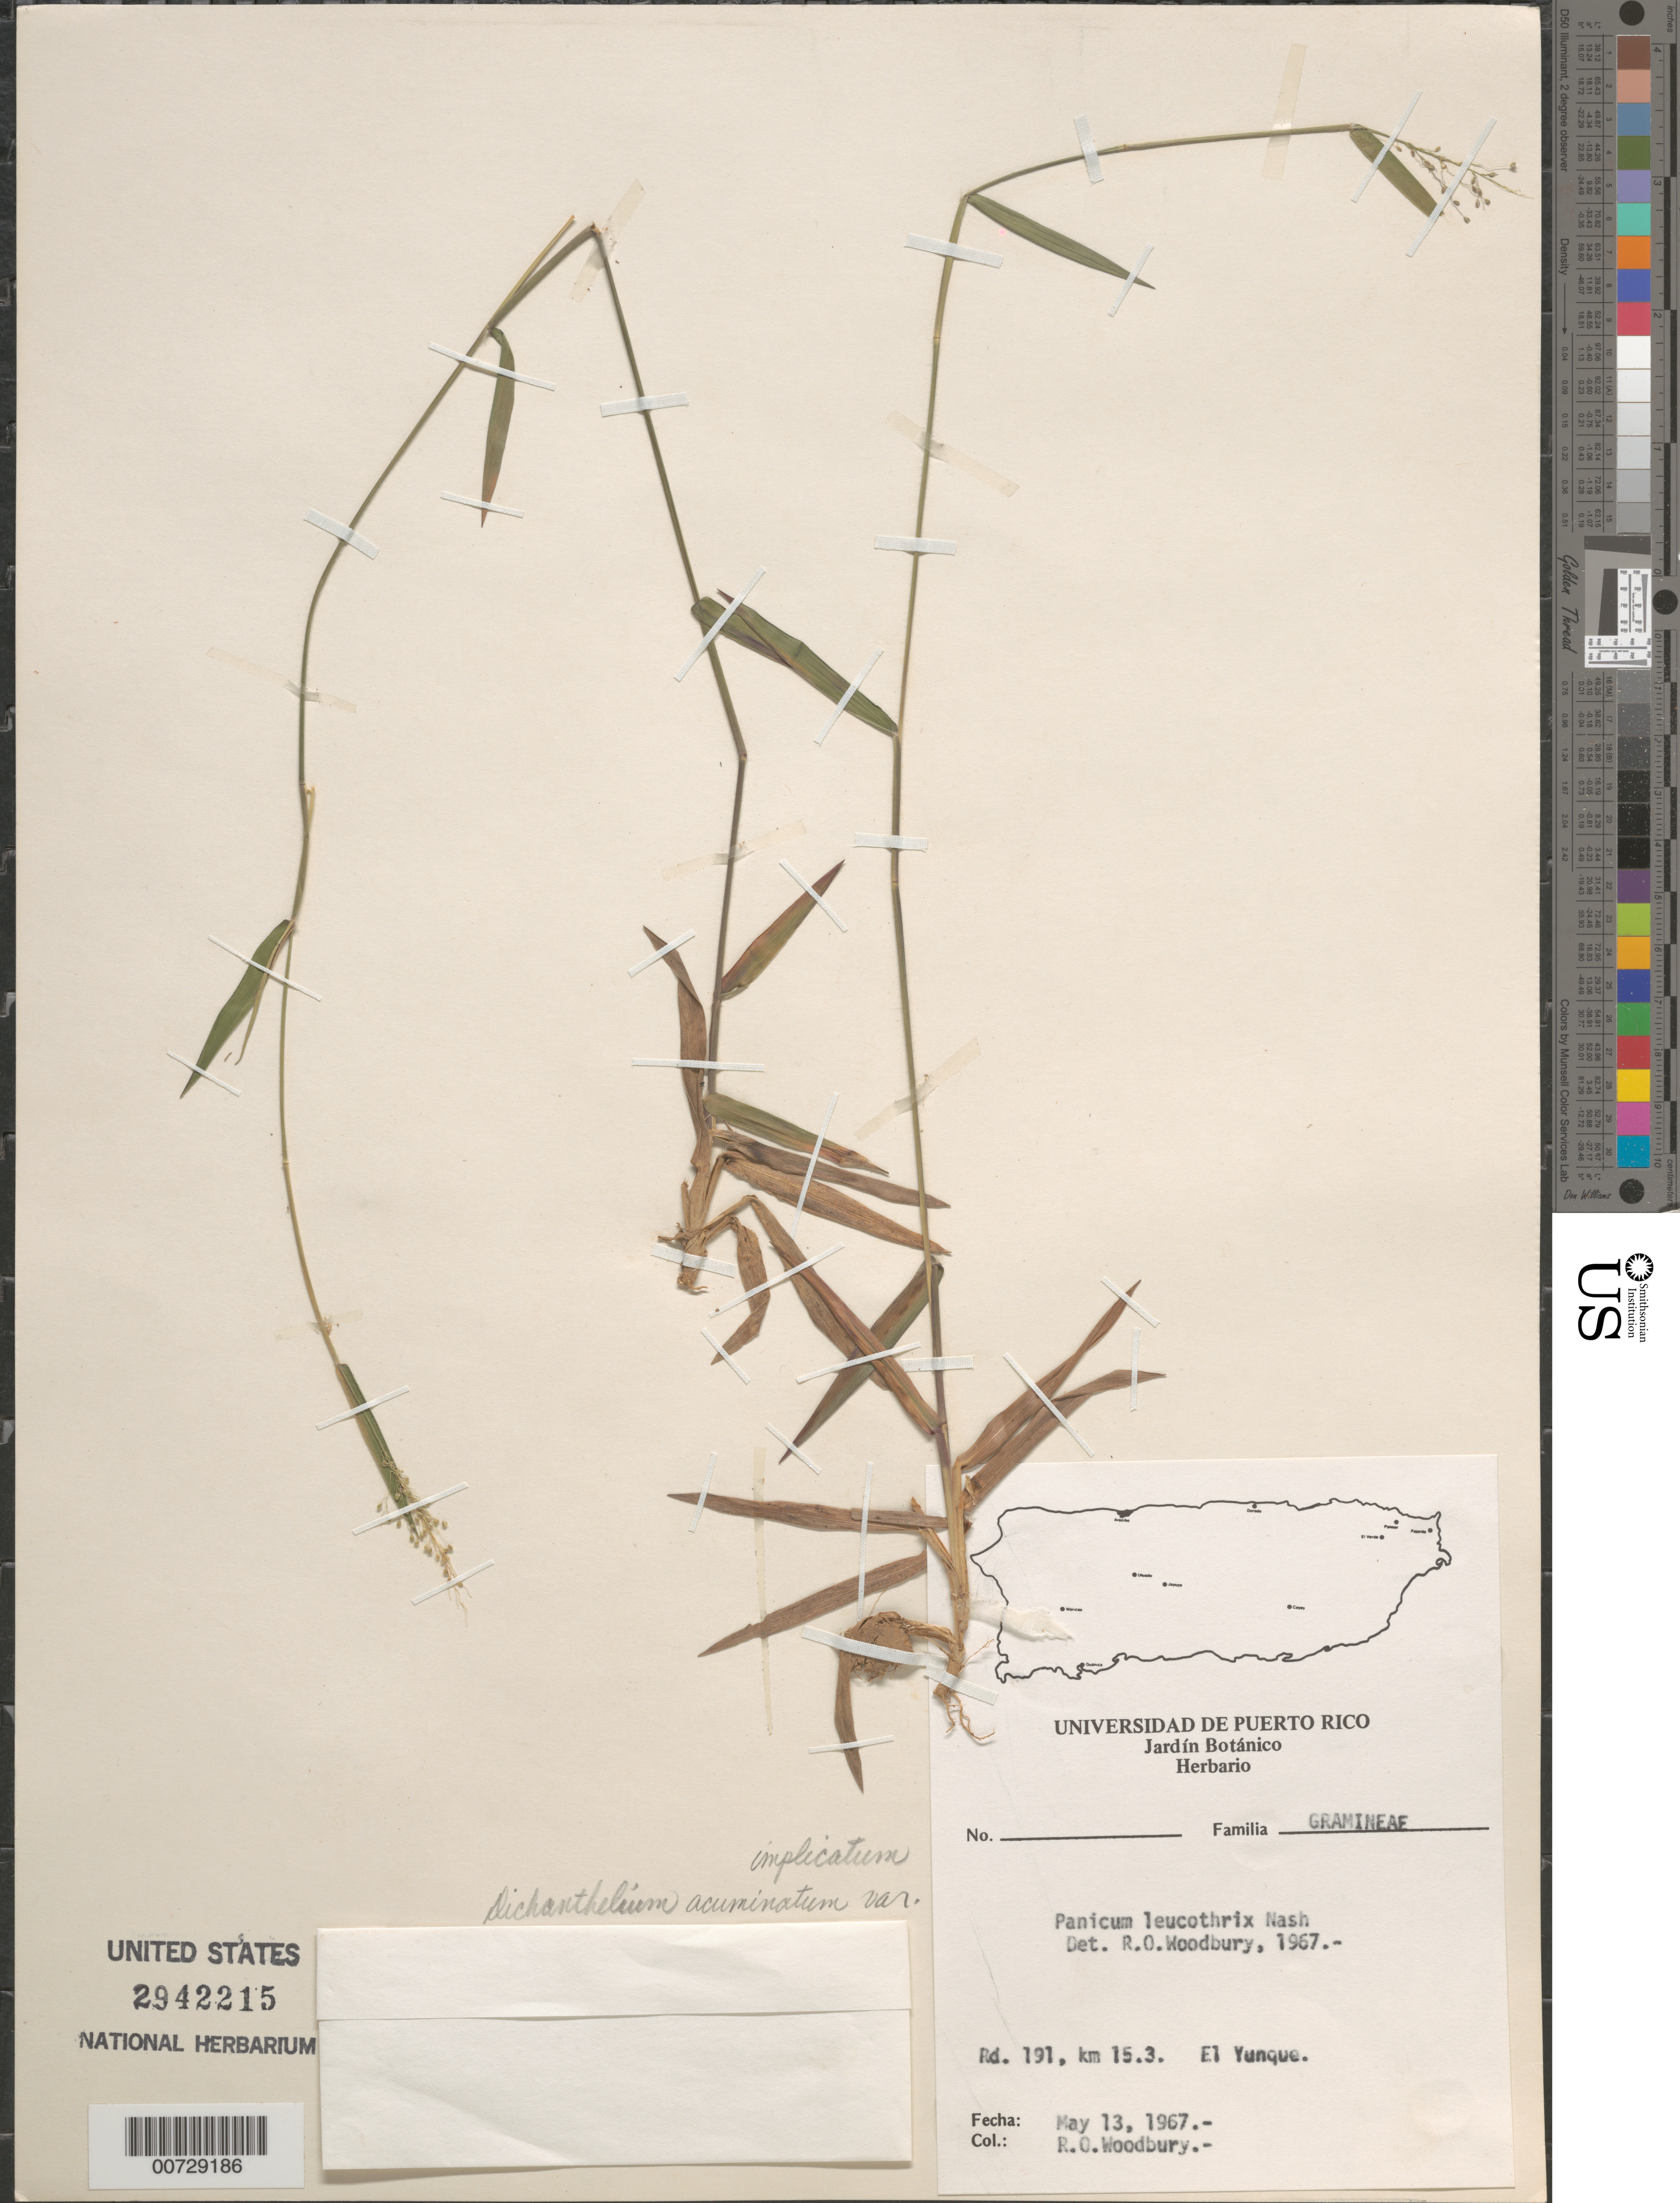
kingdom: Plantae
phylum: Tracheophyta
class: Liliopsida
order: Poales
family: Poaceae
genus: Dichanthelium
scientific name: Dichanthelium acuminatum var. acuminatum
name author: (Sw.) Gould & C.A. Clark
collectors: R. O. Woodbury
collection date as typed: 13 May 1967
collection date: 1967-05-13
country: Puerto Rico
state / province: Río Grande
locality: El Yunque, Road 191, km 15.3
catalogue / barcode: US 2942215